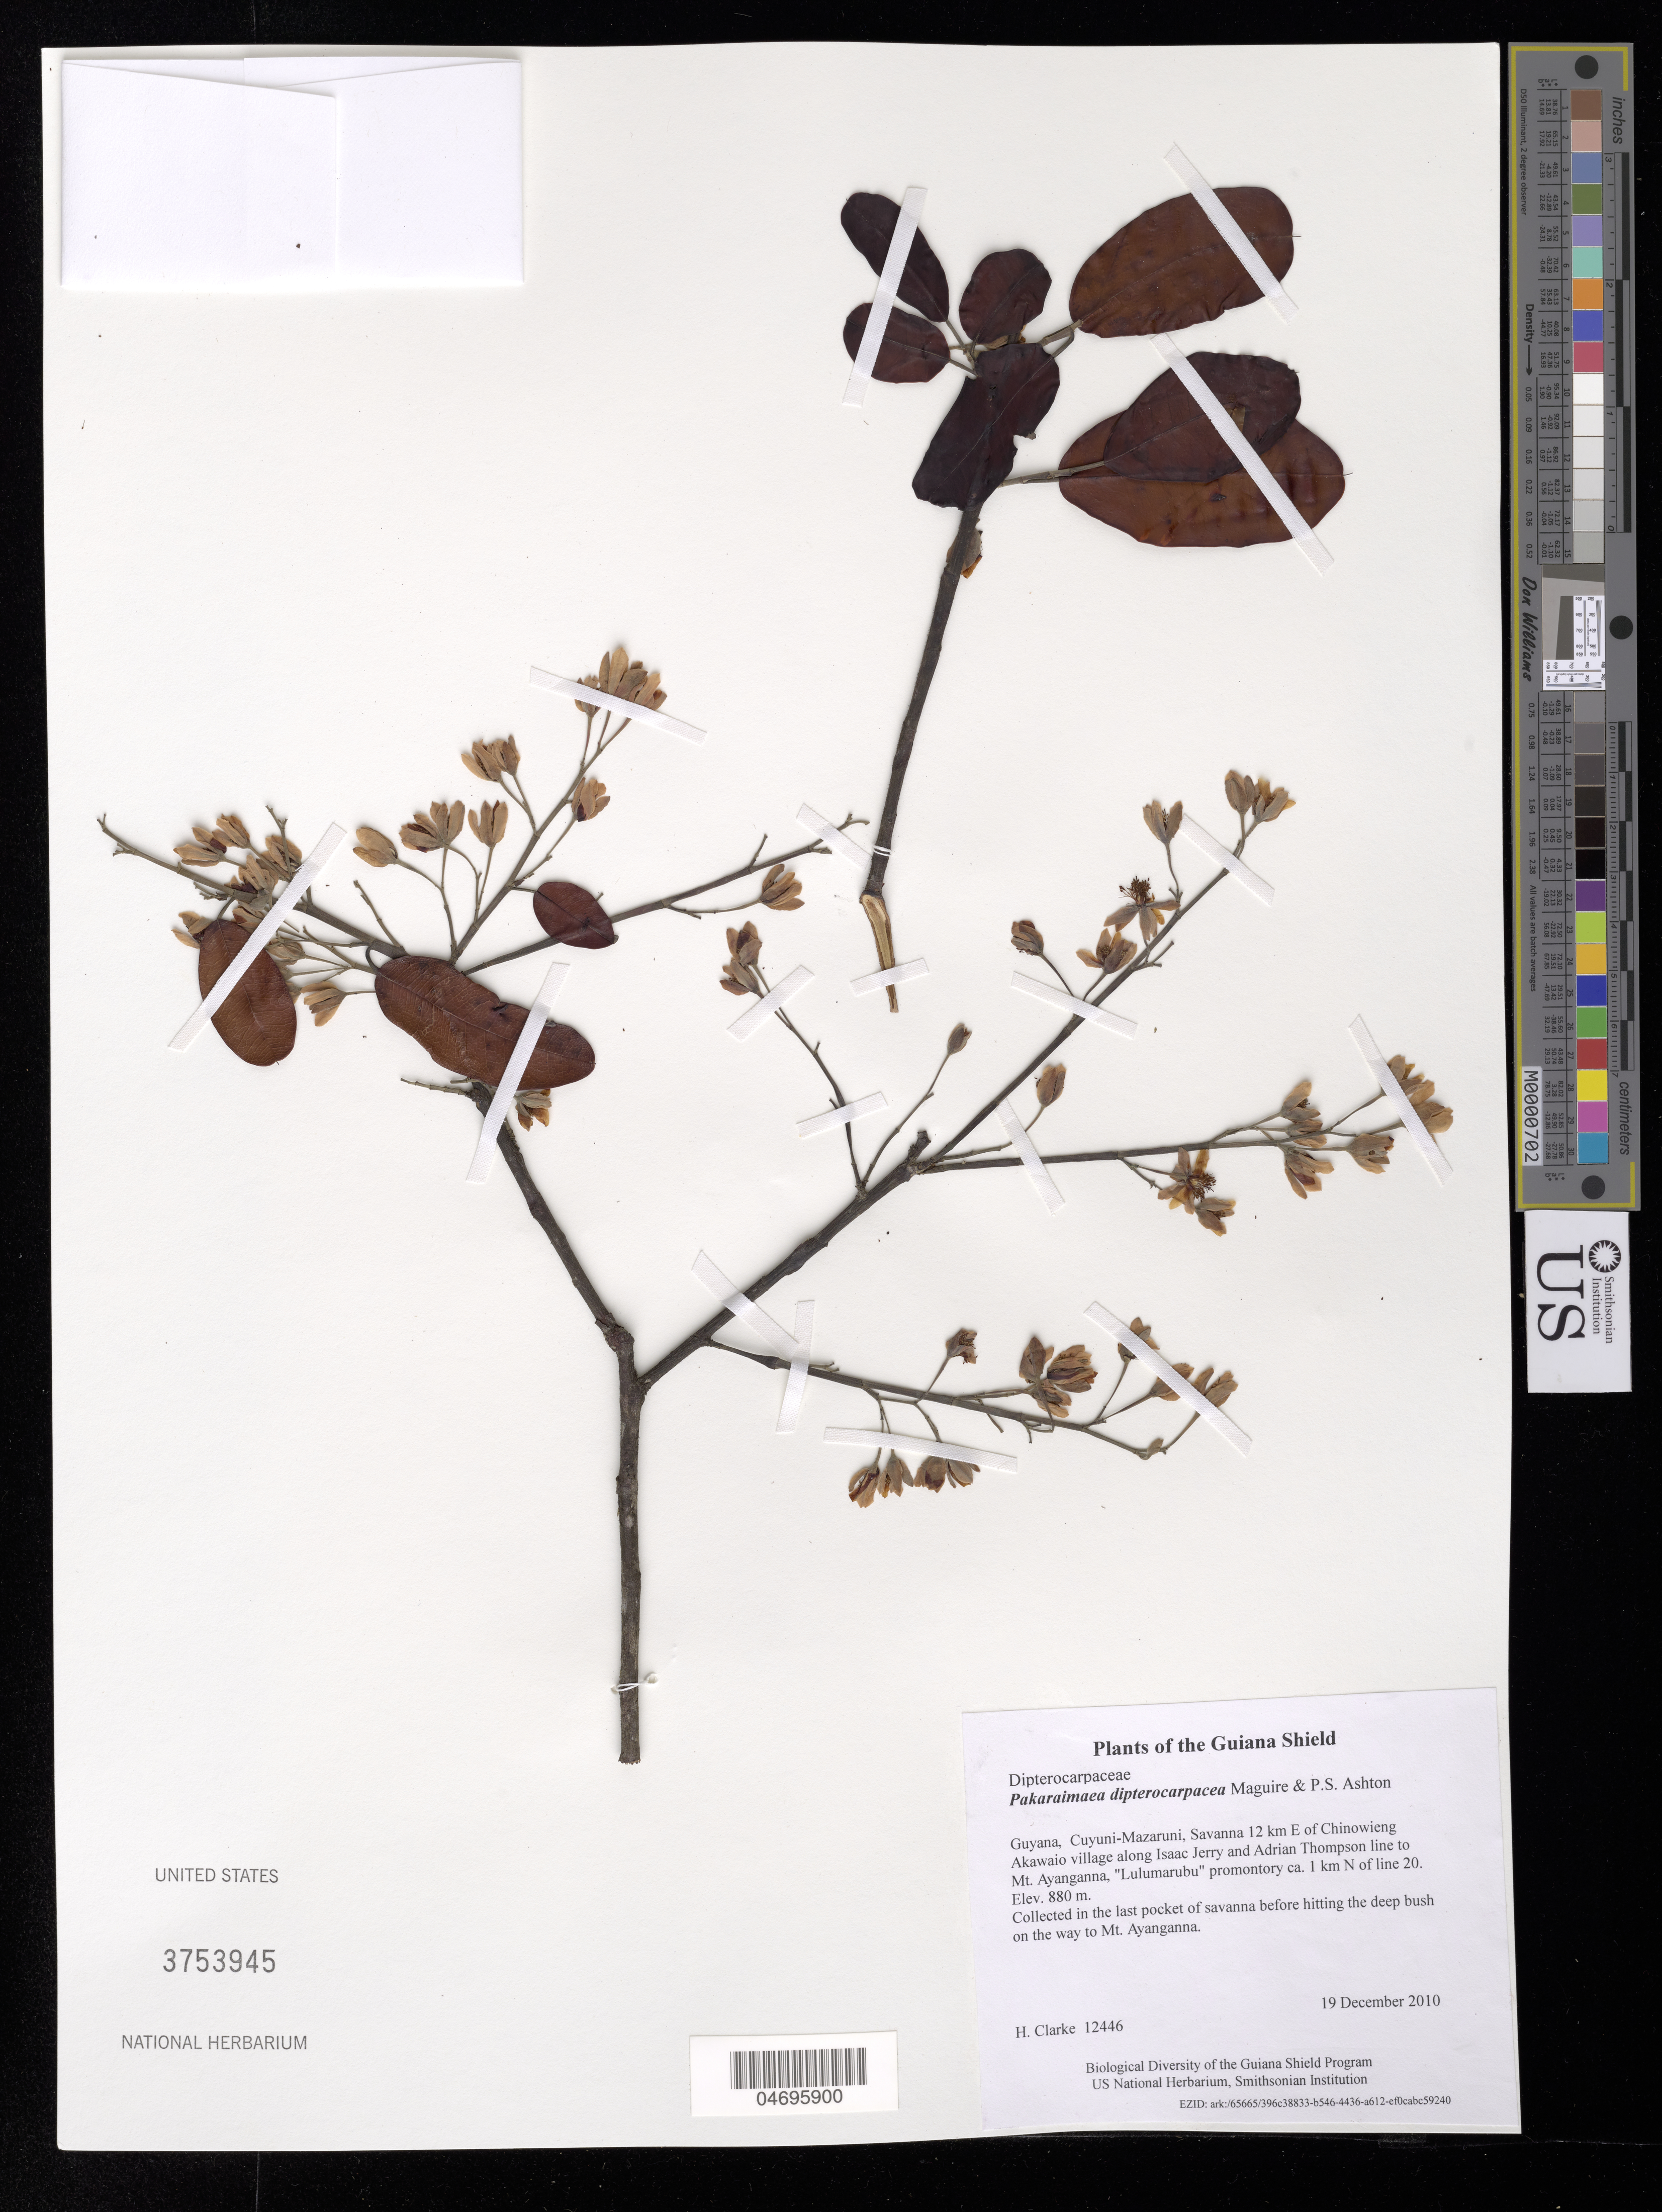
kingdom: Plantae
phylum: Tracheophyta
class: Magnoliopsida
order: Malvales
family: Dipterocarpaceae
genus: Pakaraimaea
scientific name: Pakaraimaea dipterocarpacea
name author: Maguire & P.S. Ashton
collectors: H. Clarke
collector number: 12446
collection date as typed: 19 December 2010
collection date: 2010-12-19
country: Guyana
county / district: Cuyuni-Mazaruni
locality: Savanna 12 km E of Chinowieng Akawaio village along Isaac Jerry and Adrian Thompson line to Mt. Ayanganna, "Lulumarubu" promontory ca. 1 km N of line 20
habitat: Collected in the last pocket of savanna before hitting the deep bush on the way to Mt. Ayanganna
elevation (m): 880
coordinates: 0826423 N, 0602509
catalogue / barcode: US 3753945